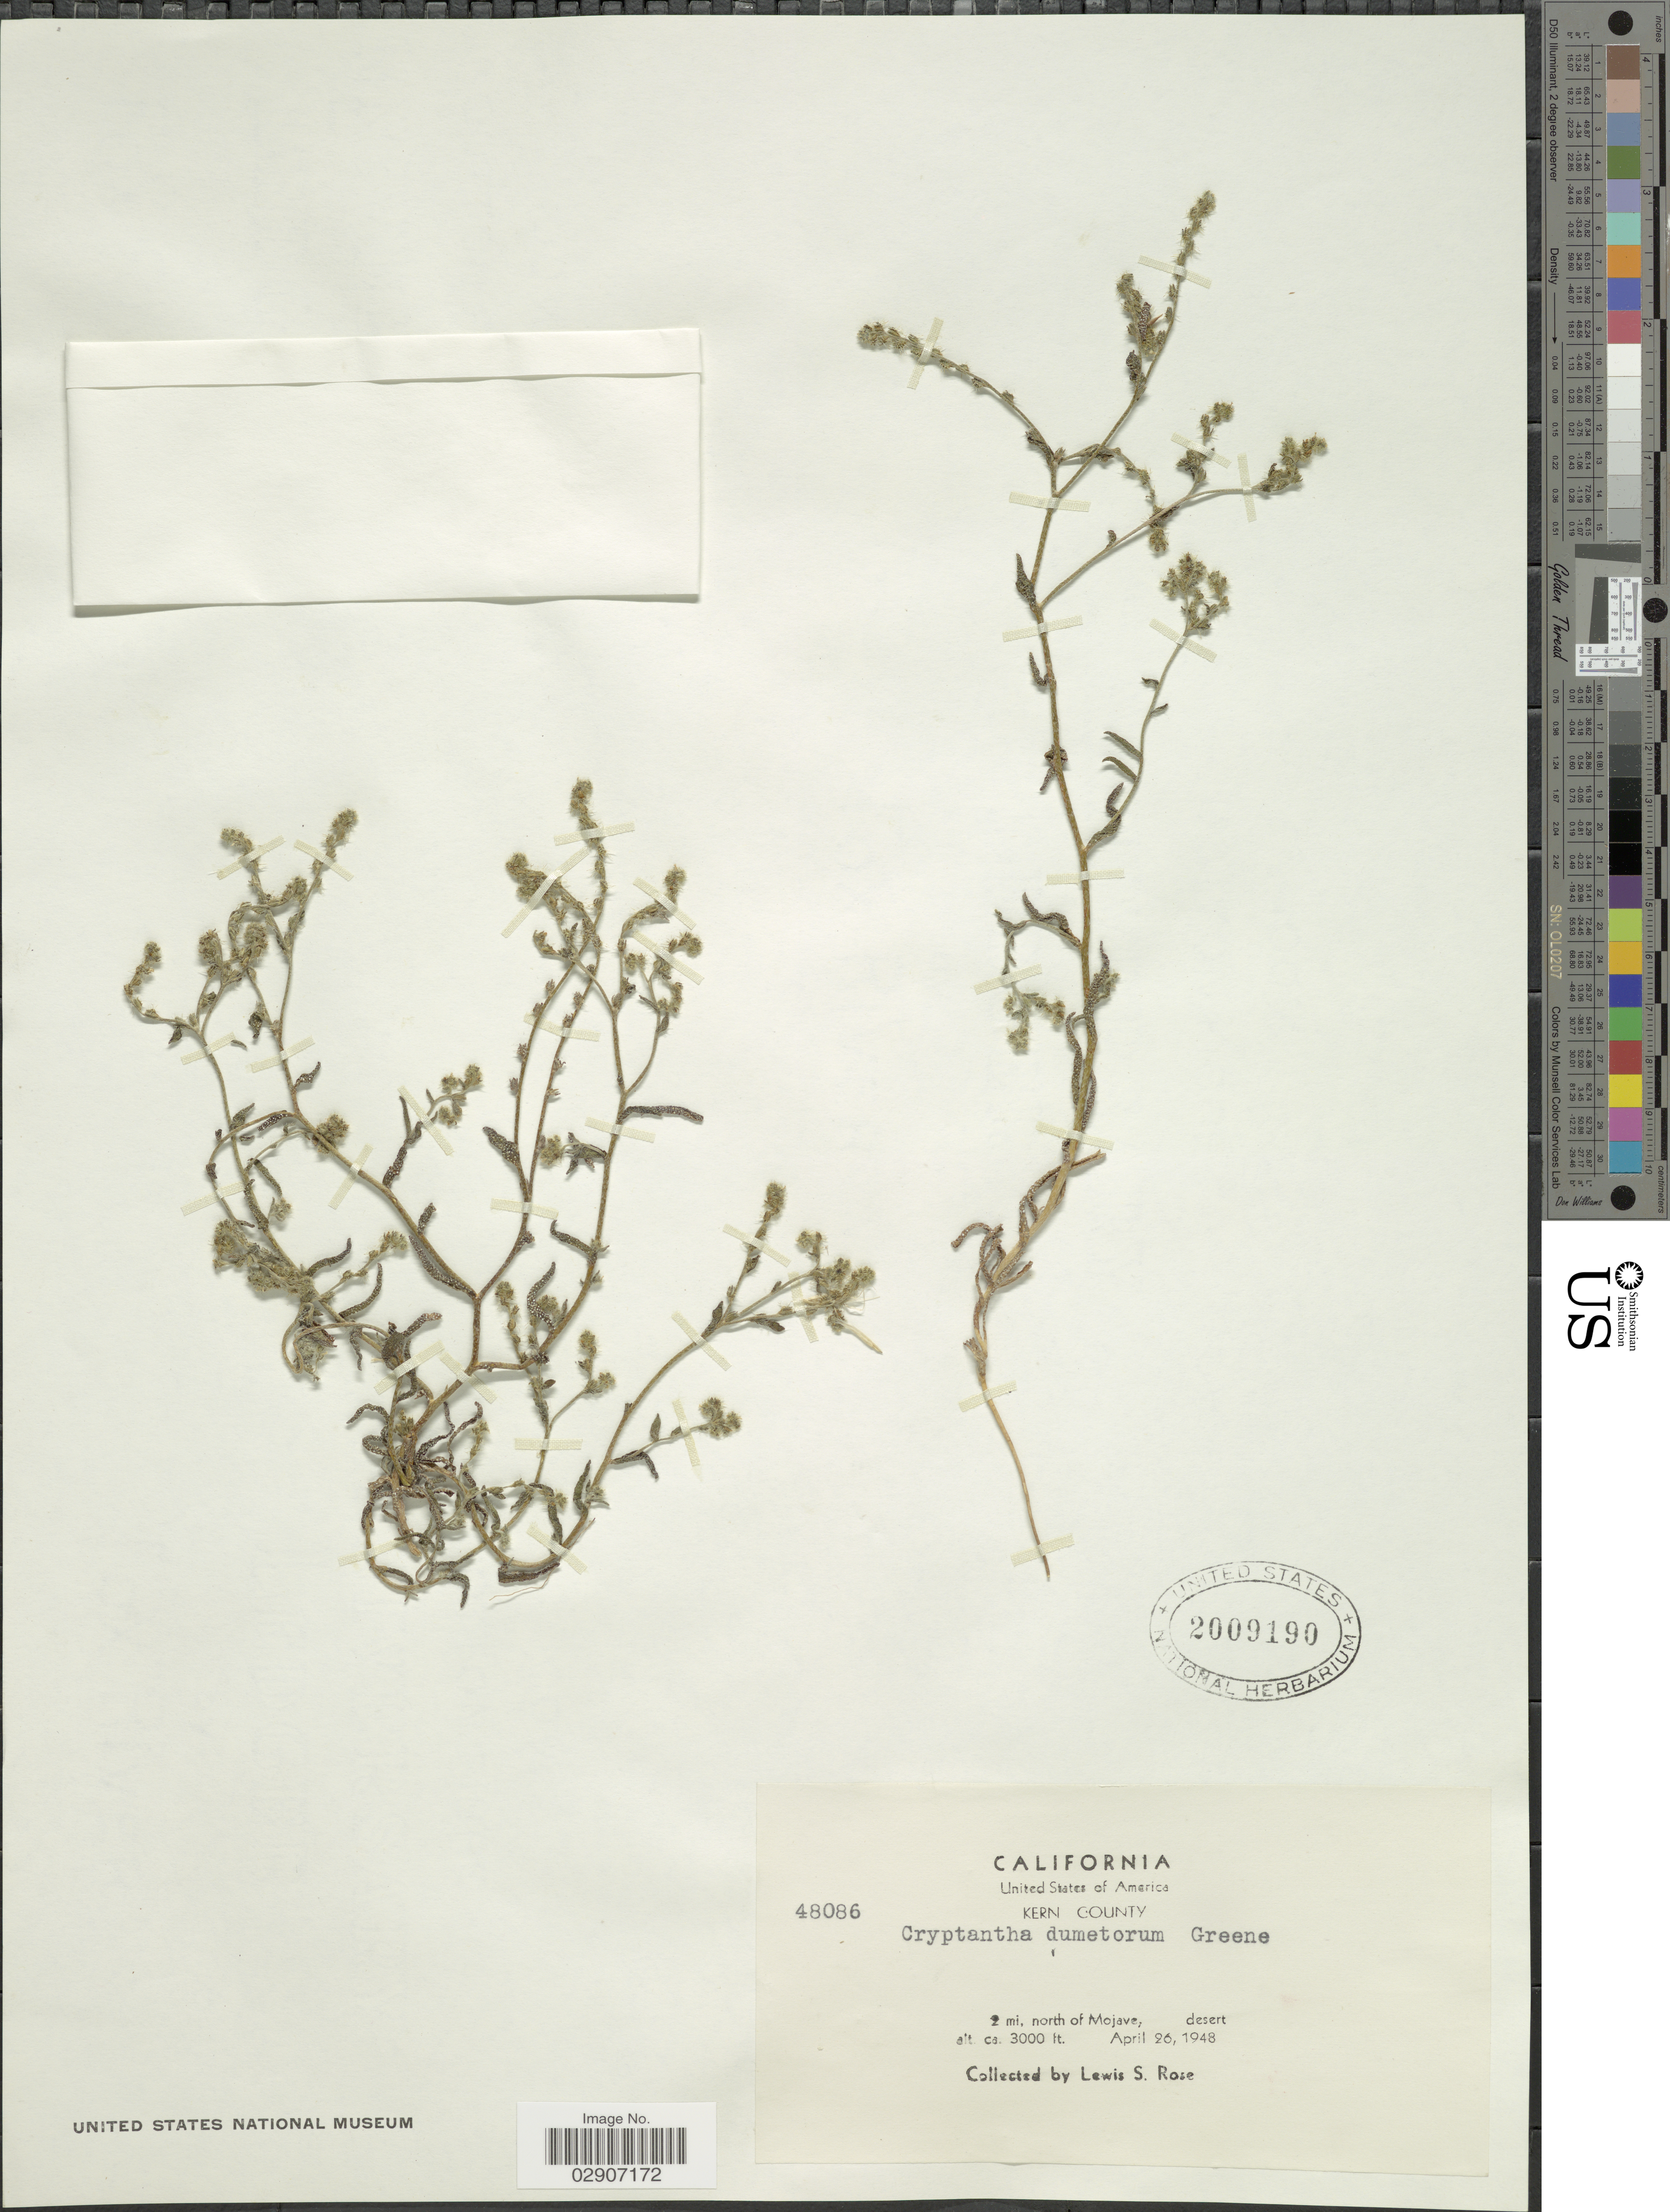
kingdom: Plantae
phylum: Tracheophyta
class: Magnoliopsida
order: Boraginales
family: Boraginaceae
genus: Cryptantha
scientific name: Cryptantha dumetorum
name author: (S.W. Greene ex A. Gray) S.W. Greene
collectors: L. S. Rose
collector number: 48086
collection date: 1948-04-26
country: United States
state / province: California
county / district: Kern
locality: Kern County, 2 mi. north of Mojave, desert.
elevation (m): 914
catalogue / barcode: US 2009190